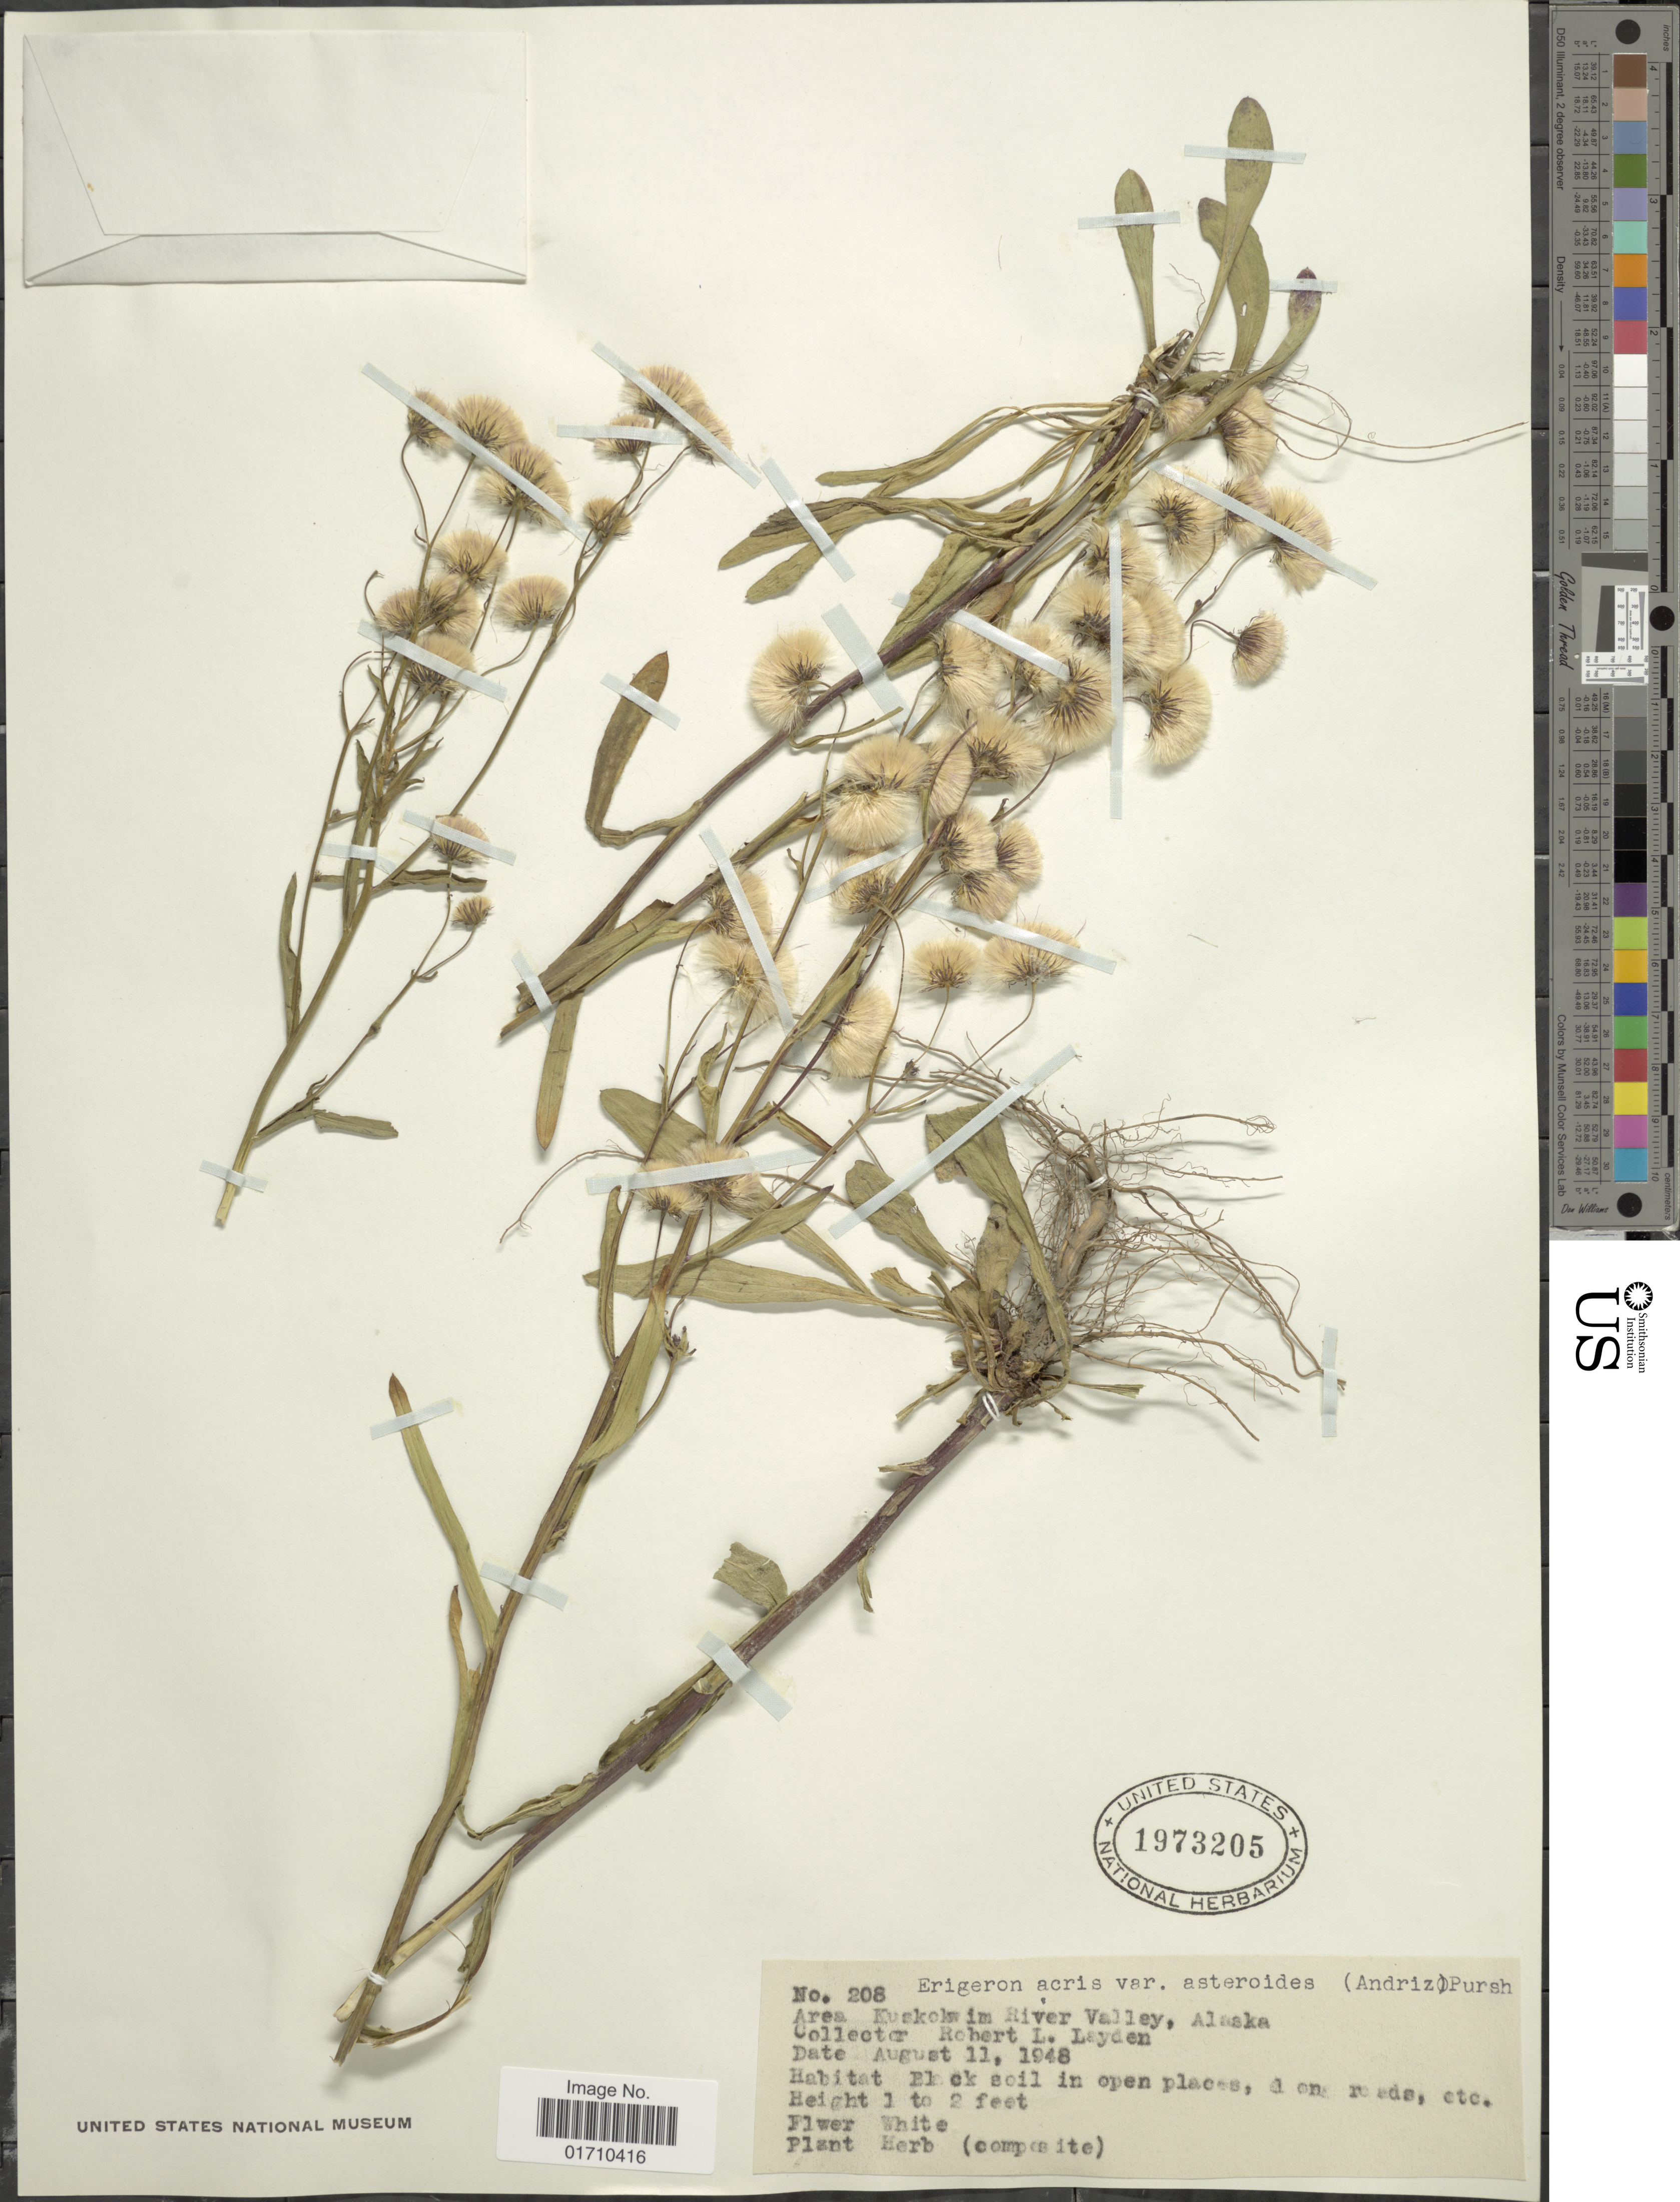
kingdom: Plantae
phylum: Tracheophyta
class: Magnoliopsida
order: Asterales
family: Asteraceae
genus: Erigeron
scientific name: Erigeron acris var. asteroides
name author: (Andrz.) DC.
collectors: R. Layden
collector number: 208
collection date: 1948-08-11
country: United States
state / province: Alaska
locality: Area Kuskowim River Valley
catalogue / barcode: US 1973205